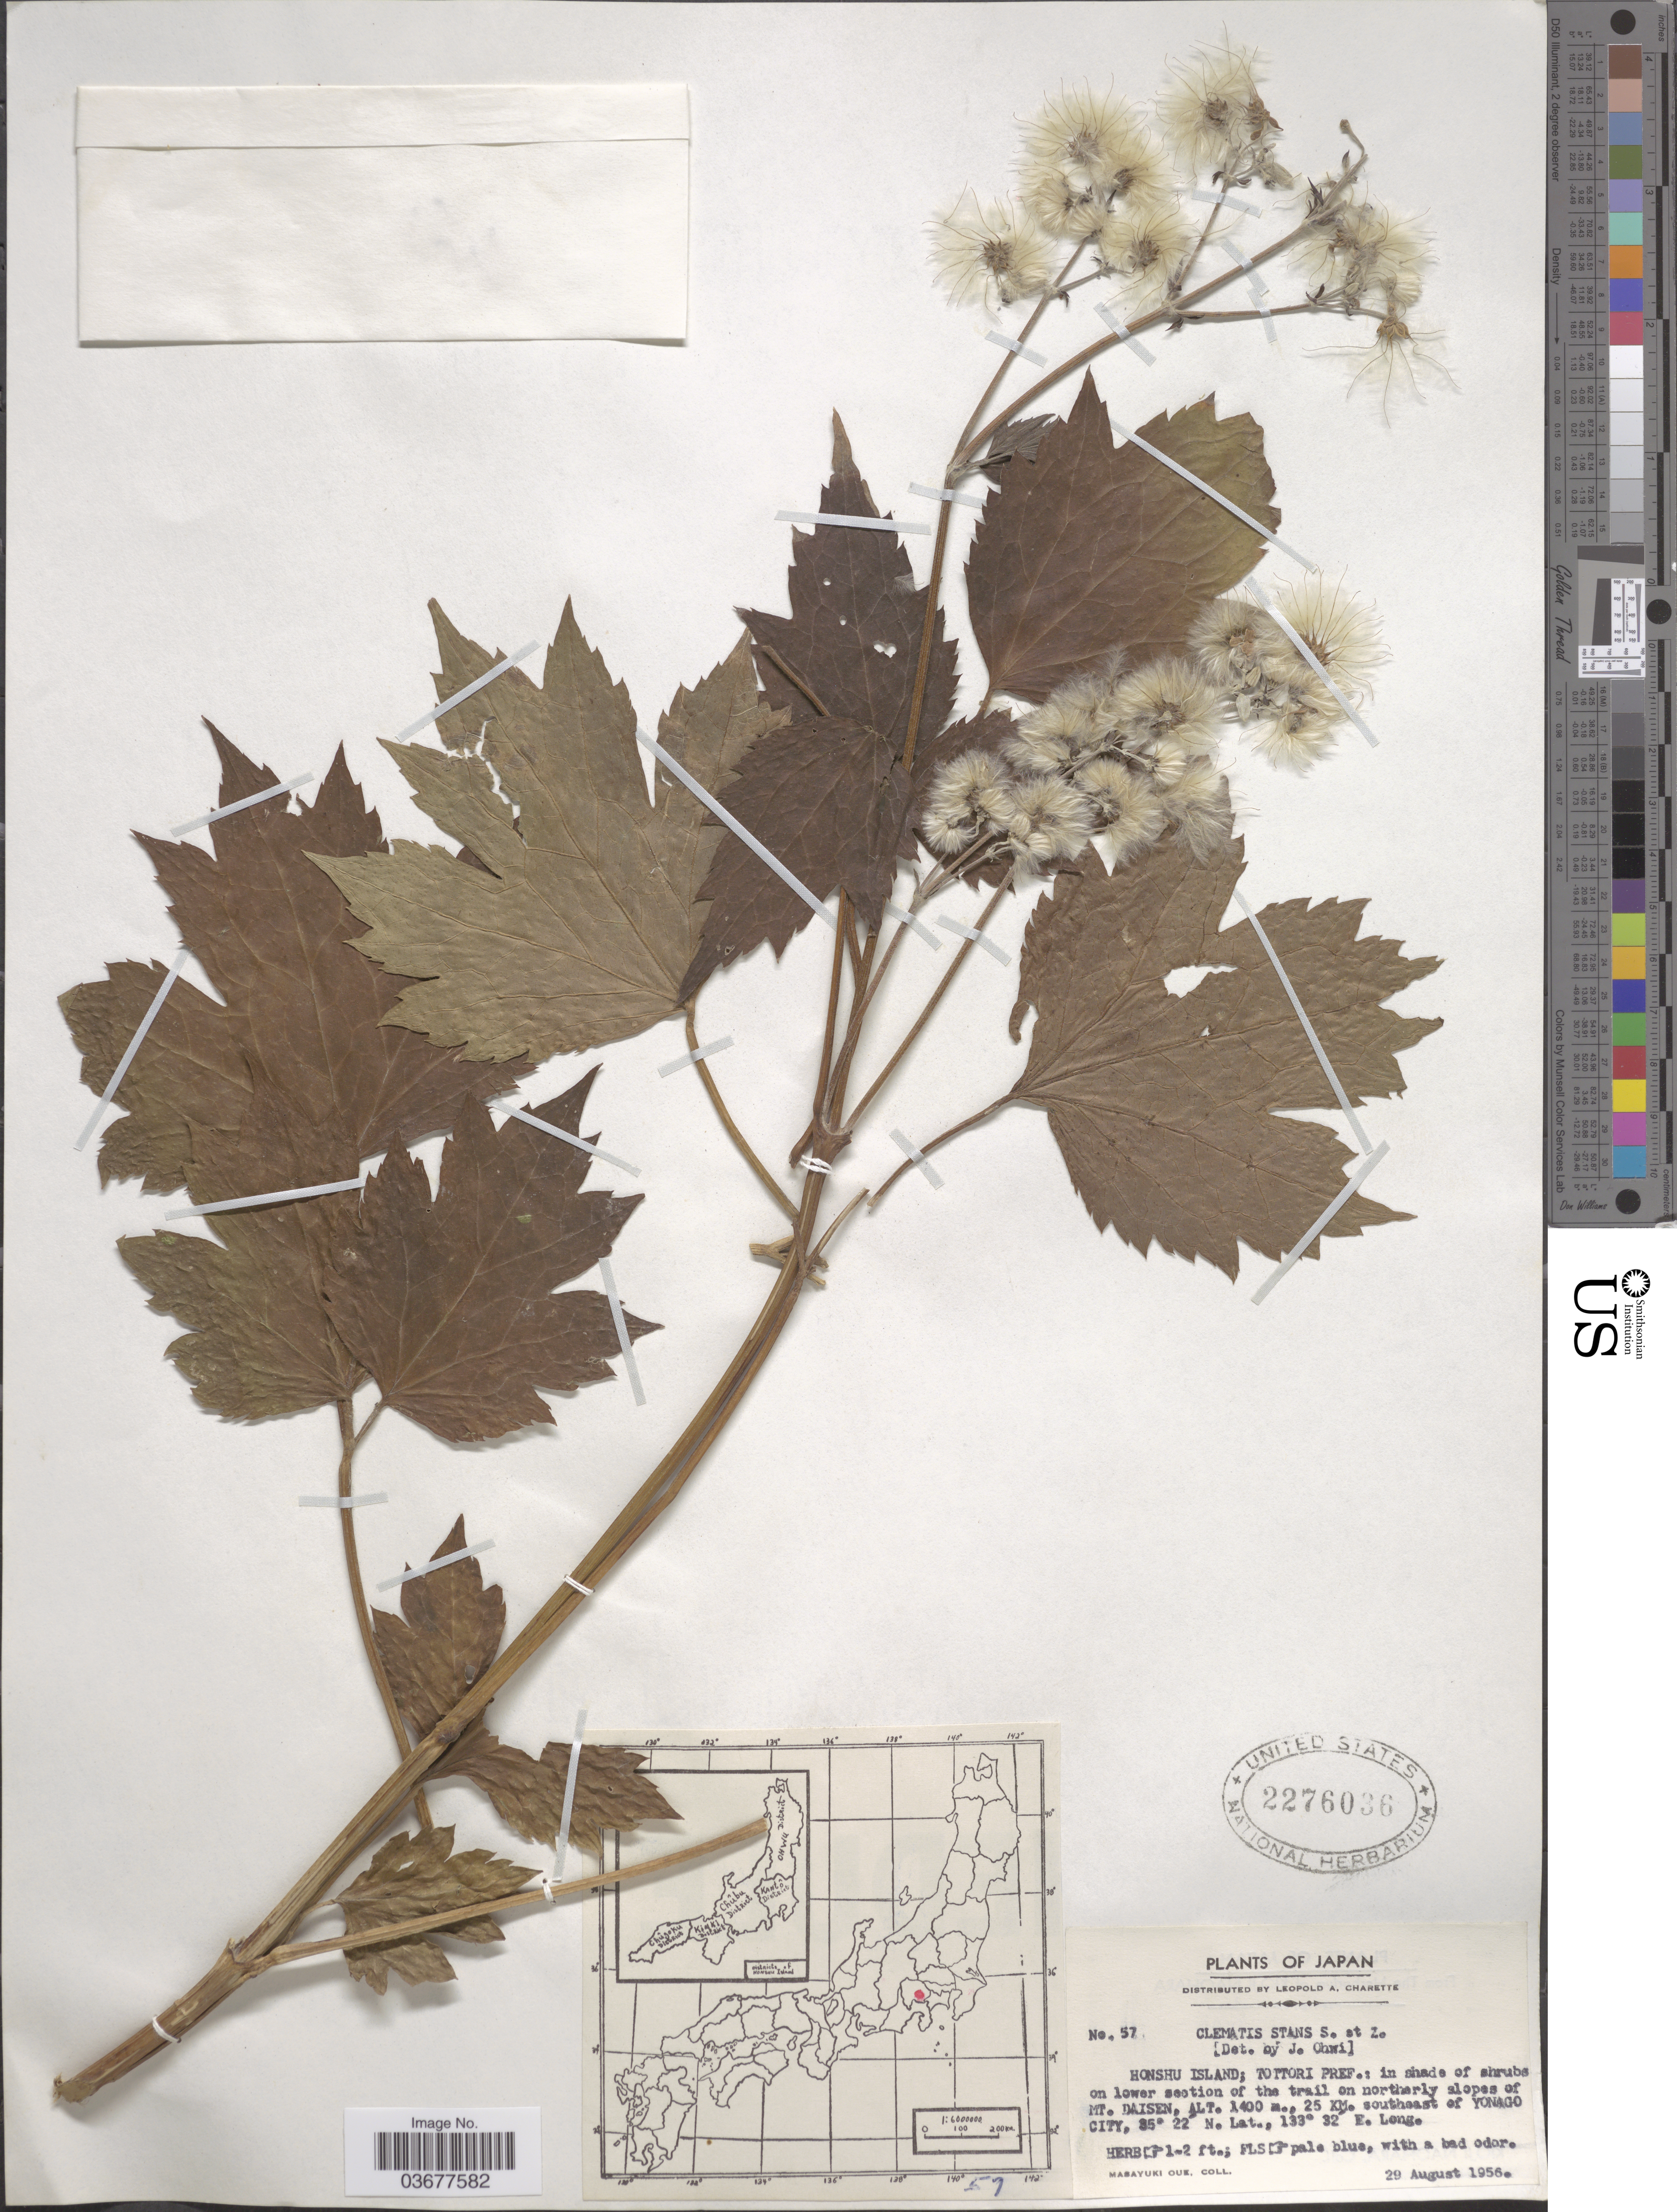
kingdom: Plantae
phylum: Tracheophyta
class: Magnoliopsida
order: Ranunculales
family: Ranunculaceae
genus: Clematis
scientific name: Clematis stans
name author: Siebold & Zucc.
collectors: M. Oue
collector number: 57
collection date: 1956-08-29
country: Japan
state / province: Tottori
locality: Honshu Island; Tottori Pref.: on lower section of the trail on northerly slopes of Mt. Daisen, 25 Km. southeast of Yonago City.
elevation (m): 1400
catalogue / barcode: US 2276036